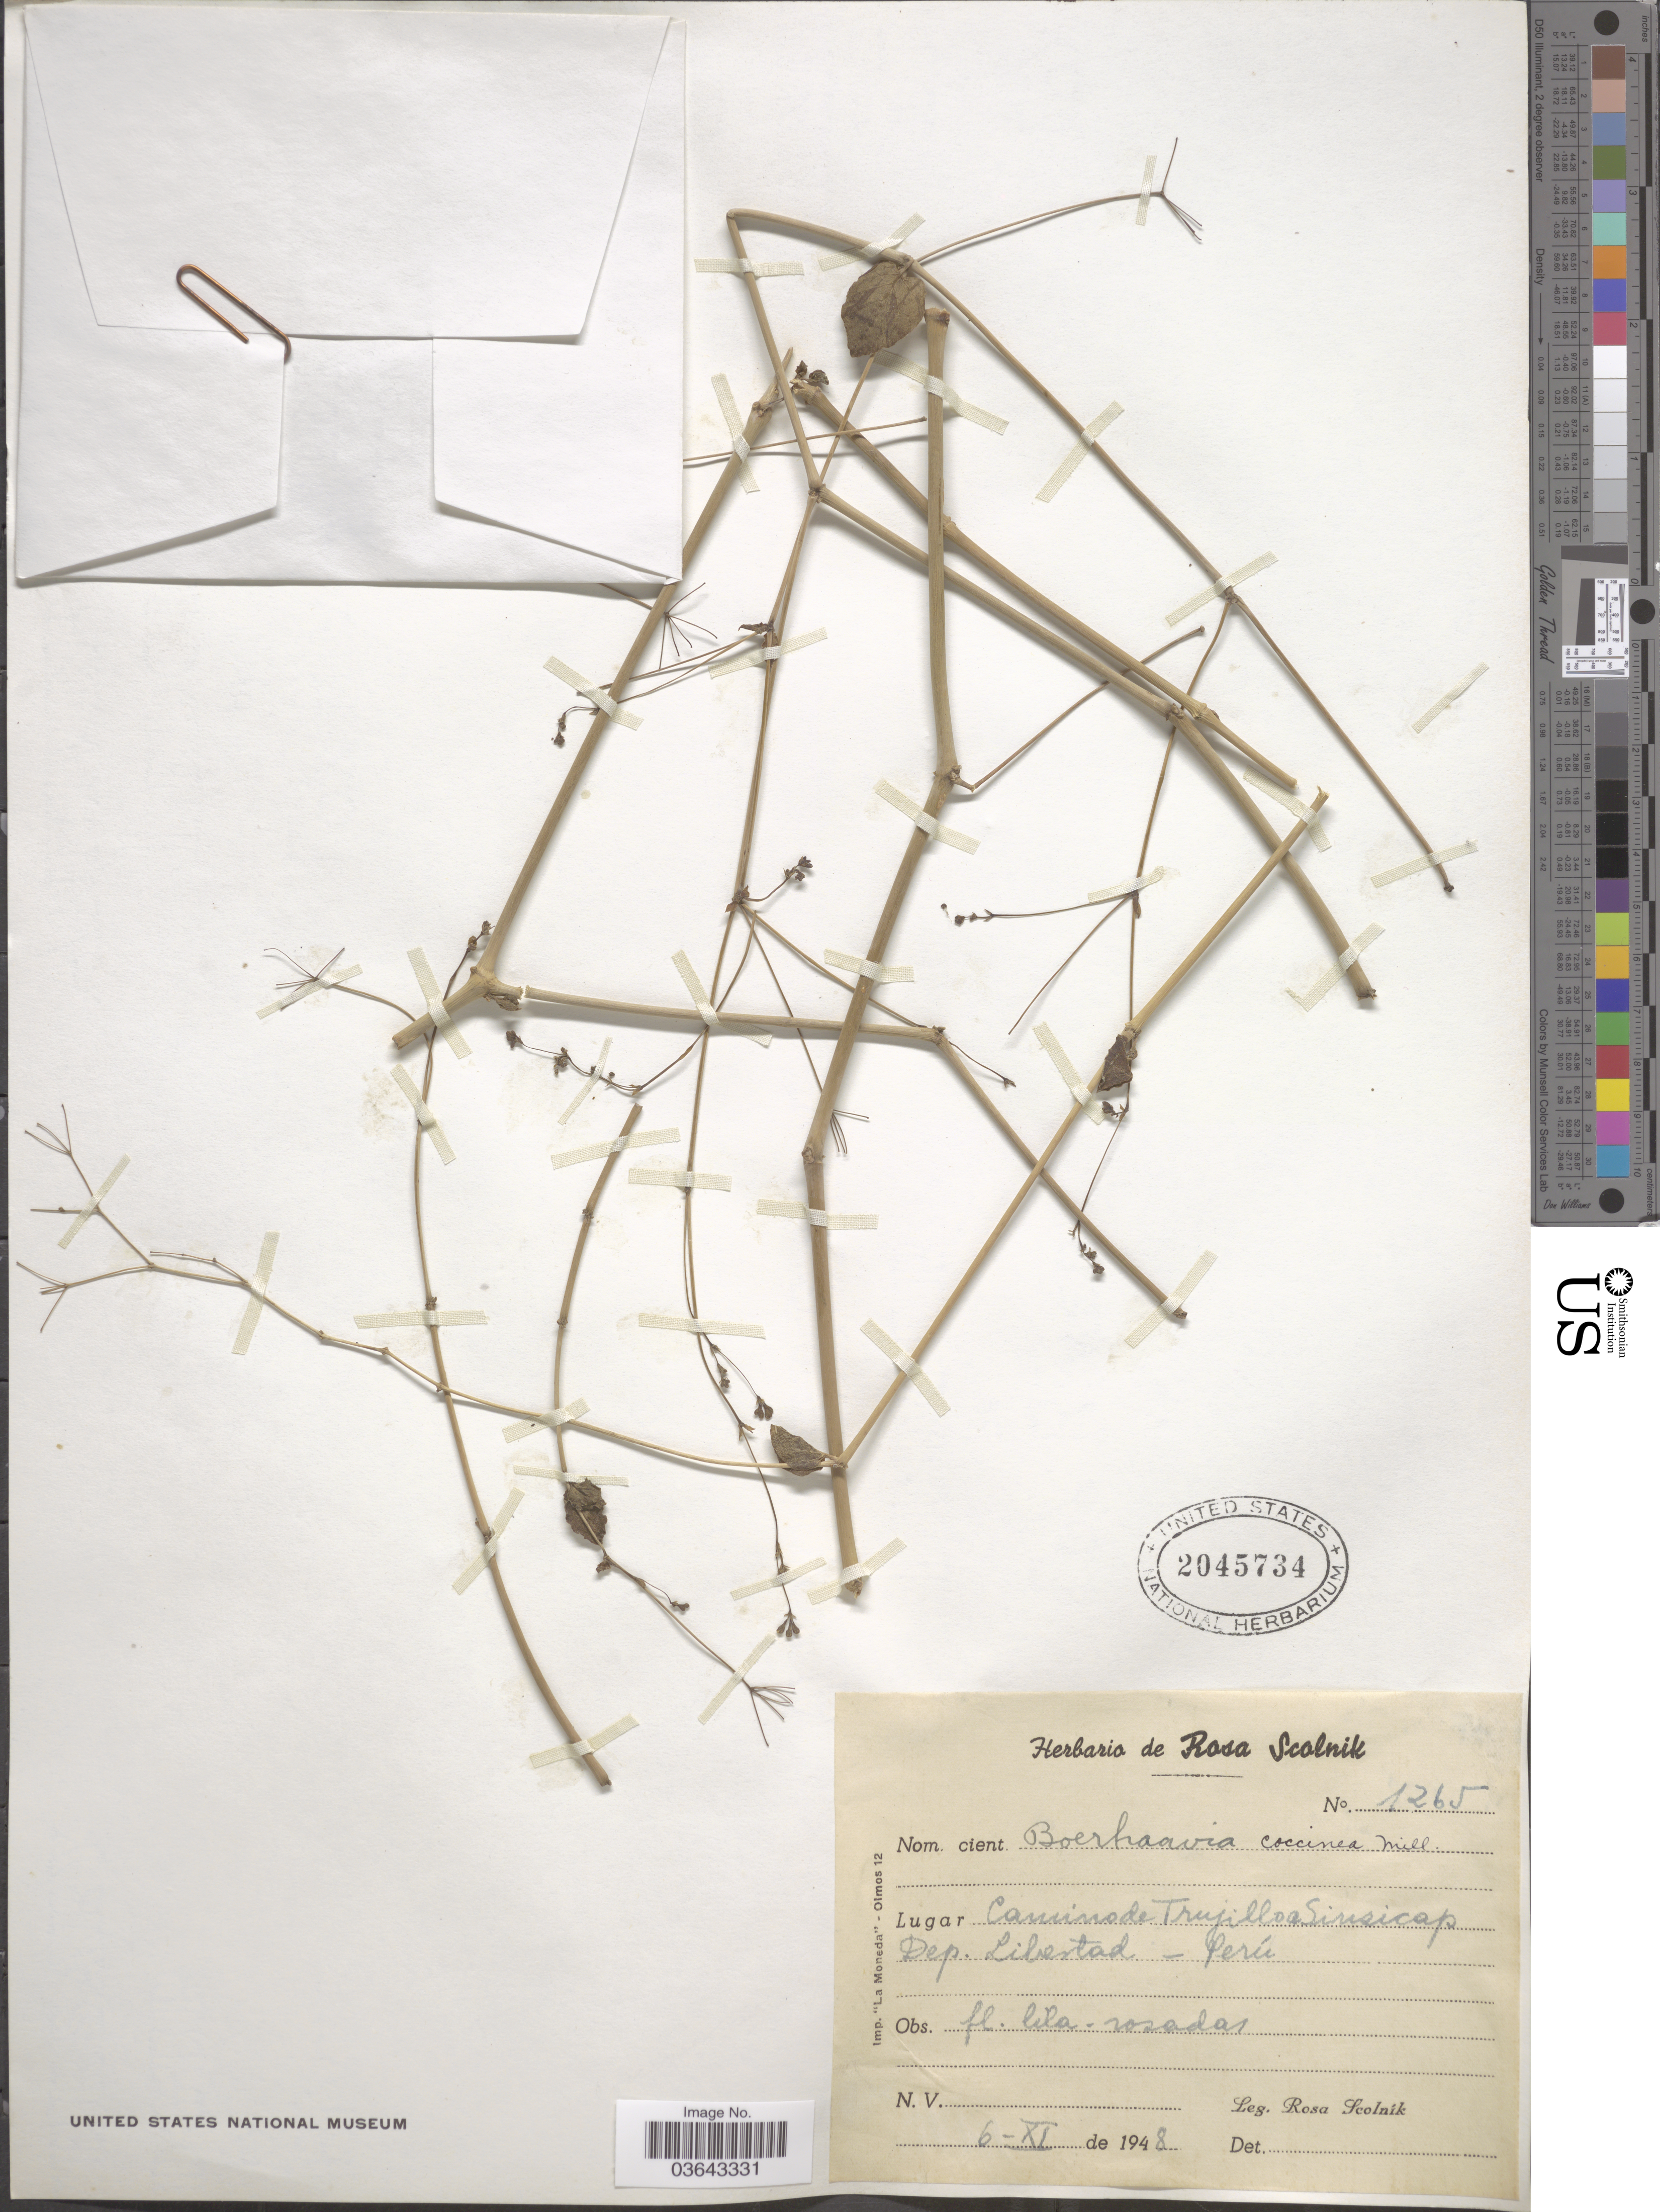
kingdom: Plantae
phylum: Tracheophyta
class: Magnoliopsida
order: Caryophyllales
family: Nyctaginaceae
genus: Boerhavia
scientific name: Boerhavia diffusa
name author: L.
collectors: R. Scolnik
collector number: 1265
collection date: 1948-11-06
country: Peru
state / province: La Libertad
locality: Camino de Trujillo a Sinsicap. Dep. Libertad.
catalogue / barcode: US 2045734